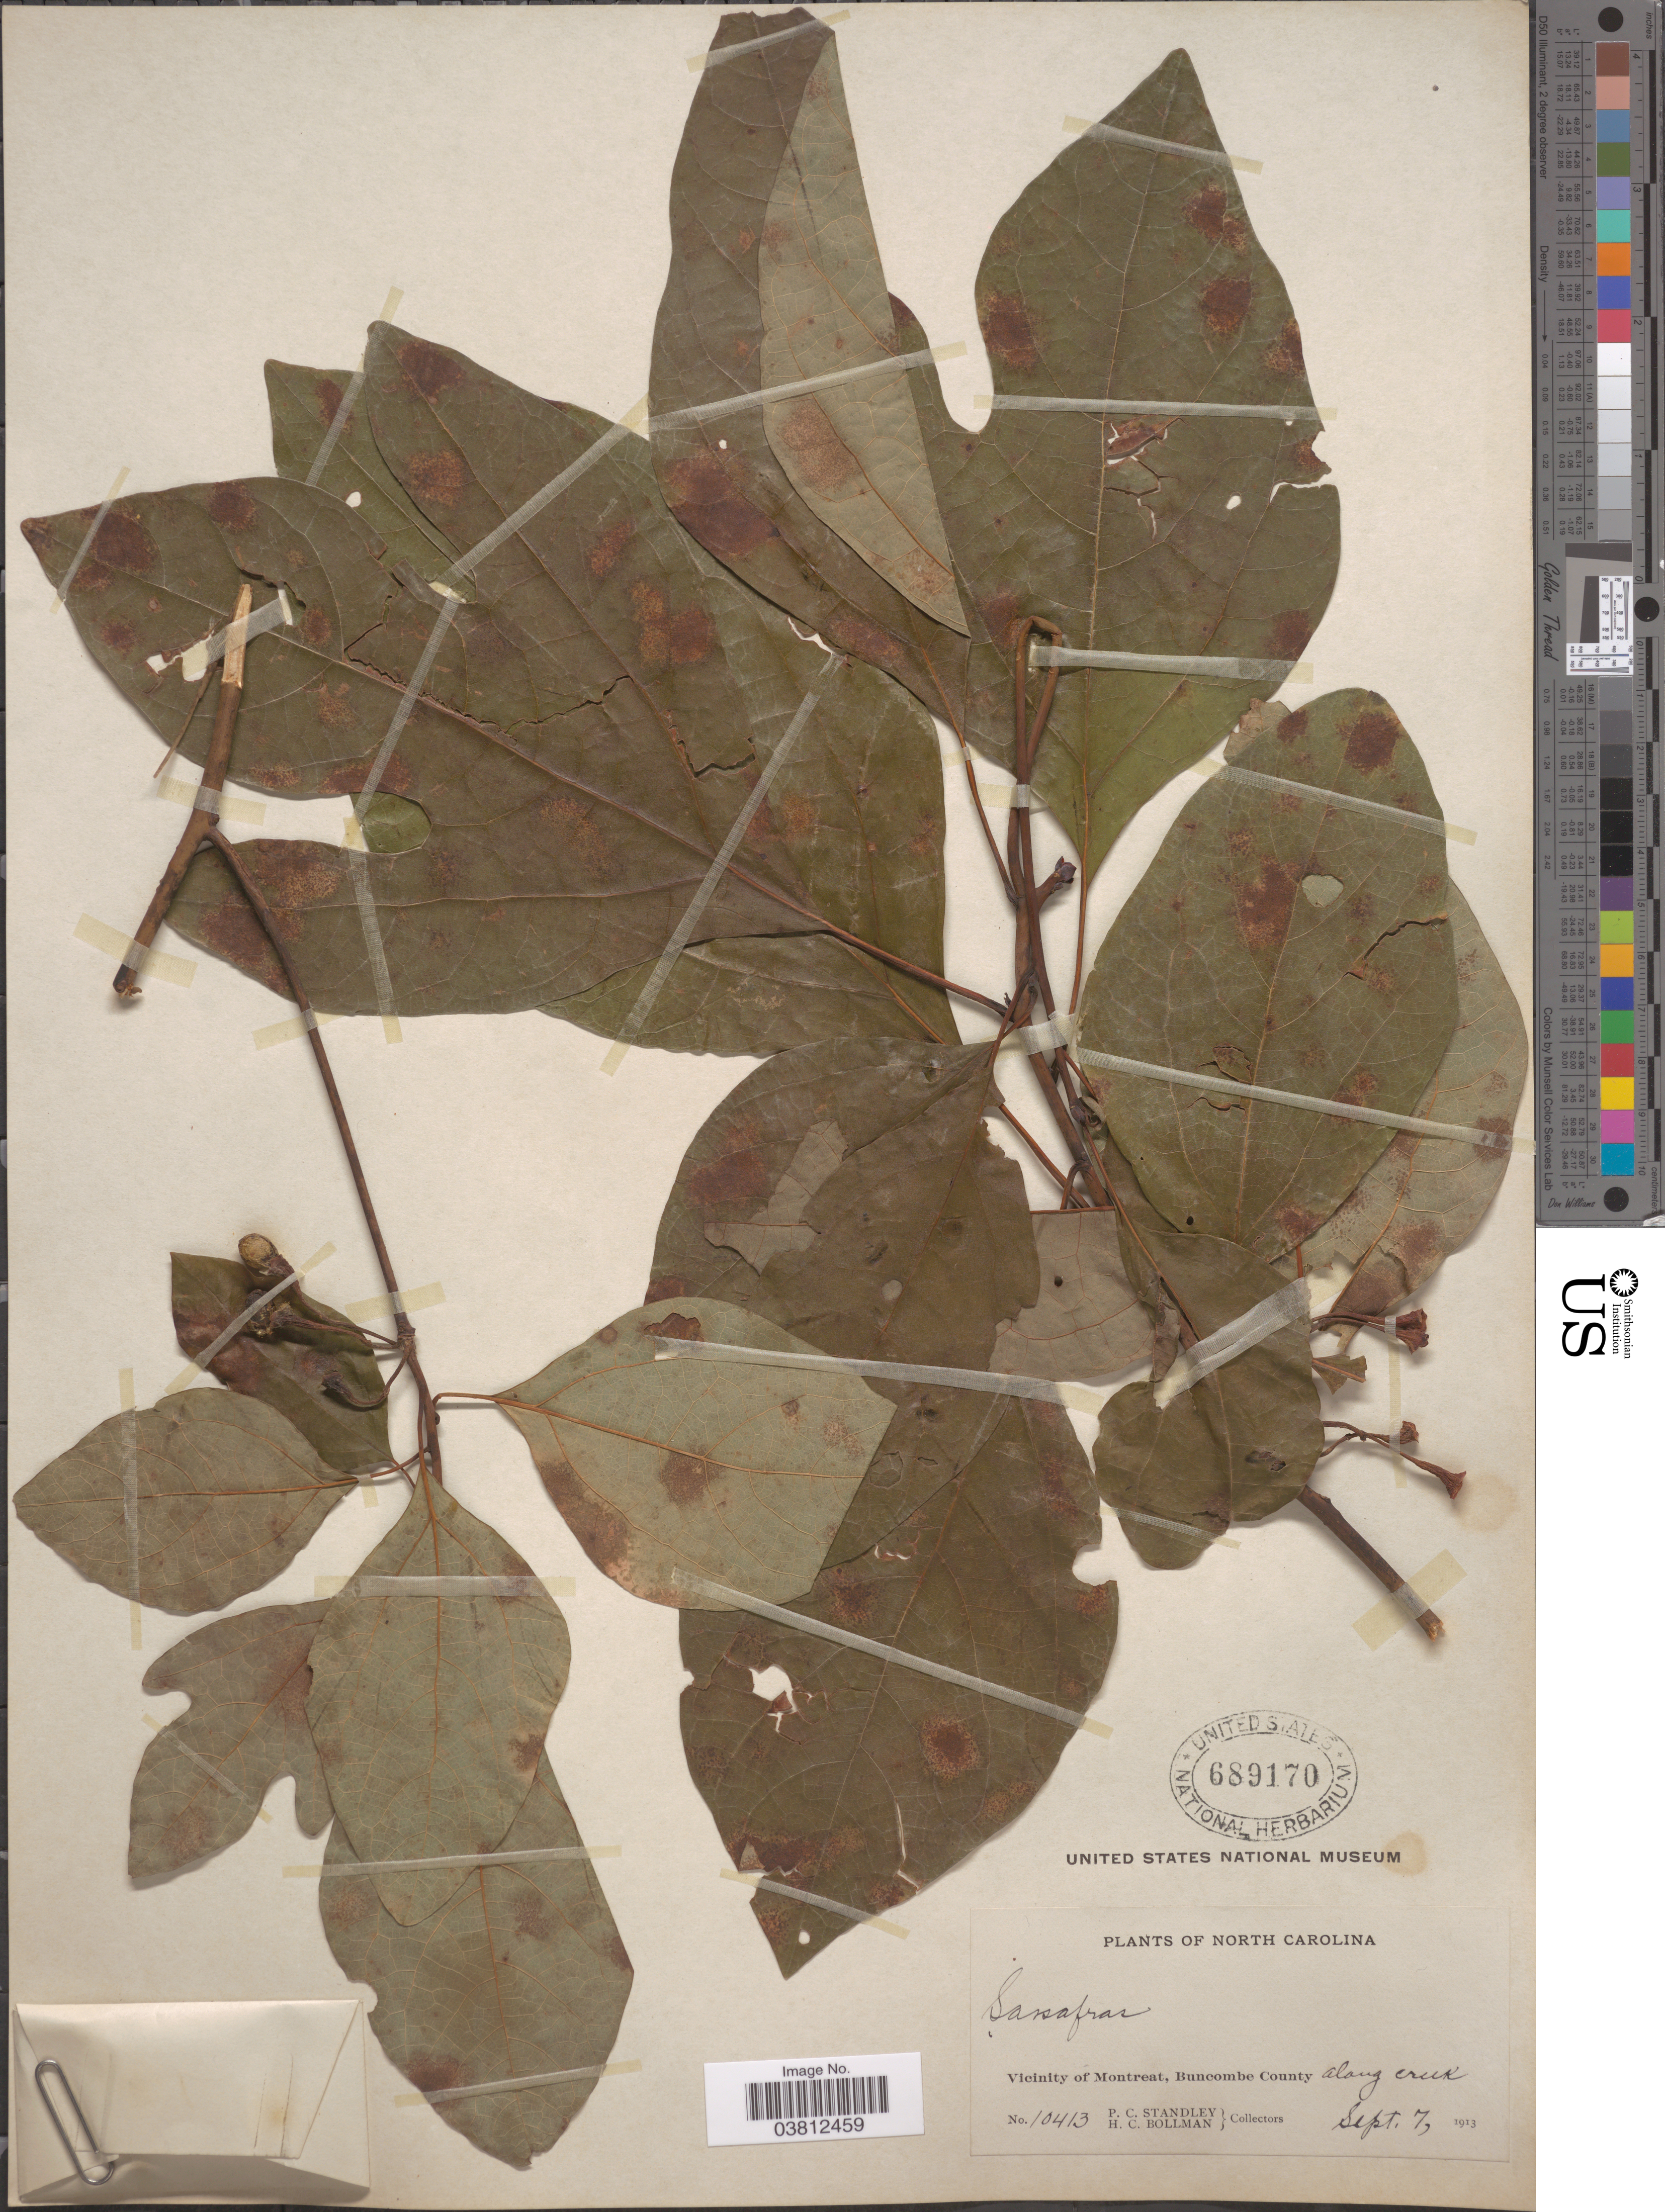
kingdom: Plantae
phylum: Tracheophyta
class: Magnoliopsida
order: Laurales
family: Lauraceae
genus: Sassafras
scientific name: Sassafras albidum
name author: (Nutt.) Nees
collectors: P. C. Standley & H. C. Bollman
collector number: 10413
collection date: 1913-09-07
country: United States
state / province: North Carolina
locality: Vicinity of Montreat, Buncombe County. Along creek.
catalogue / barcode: US 689170